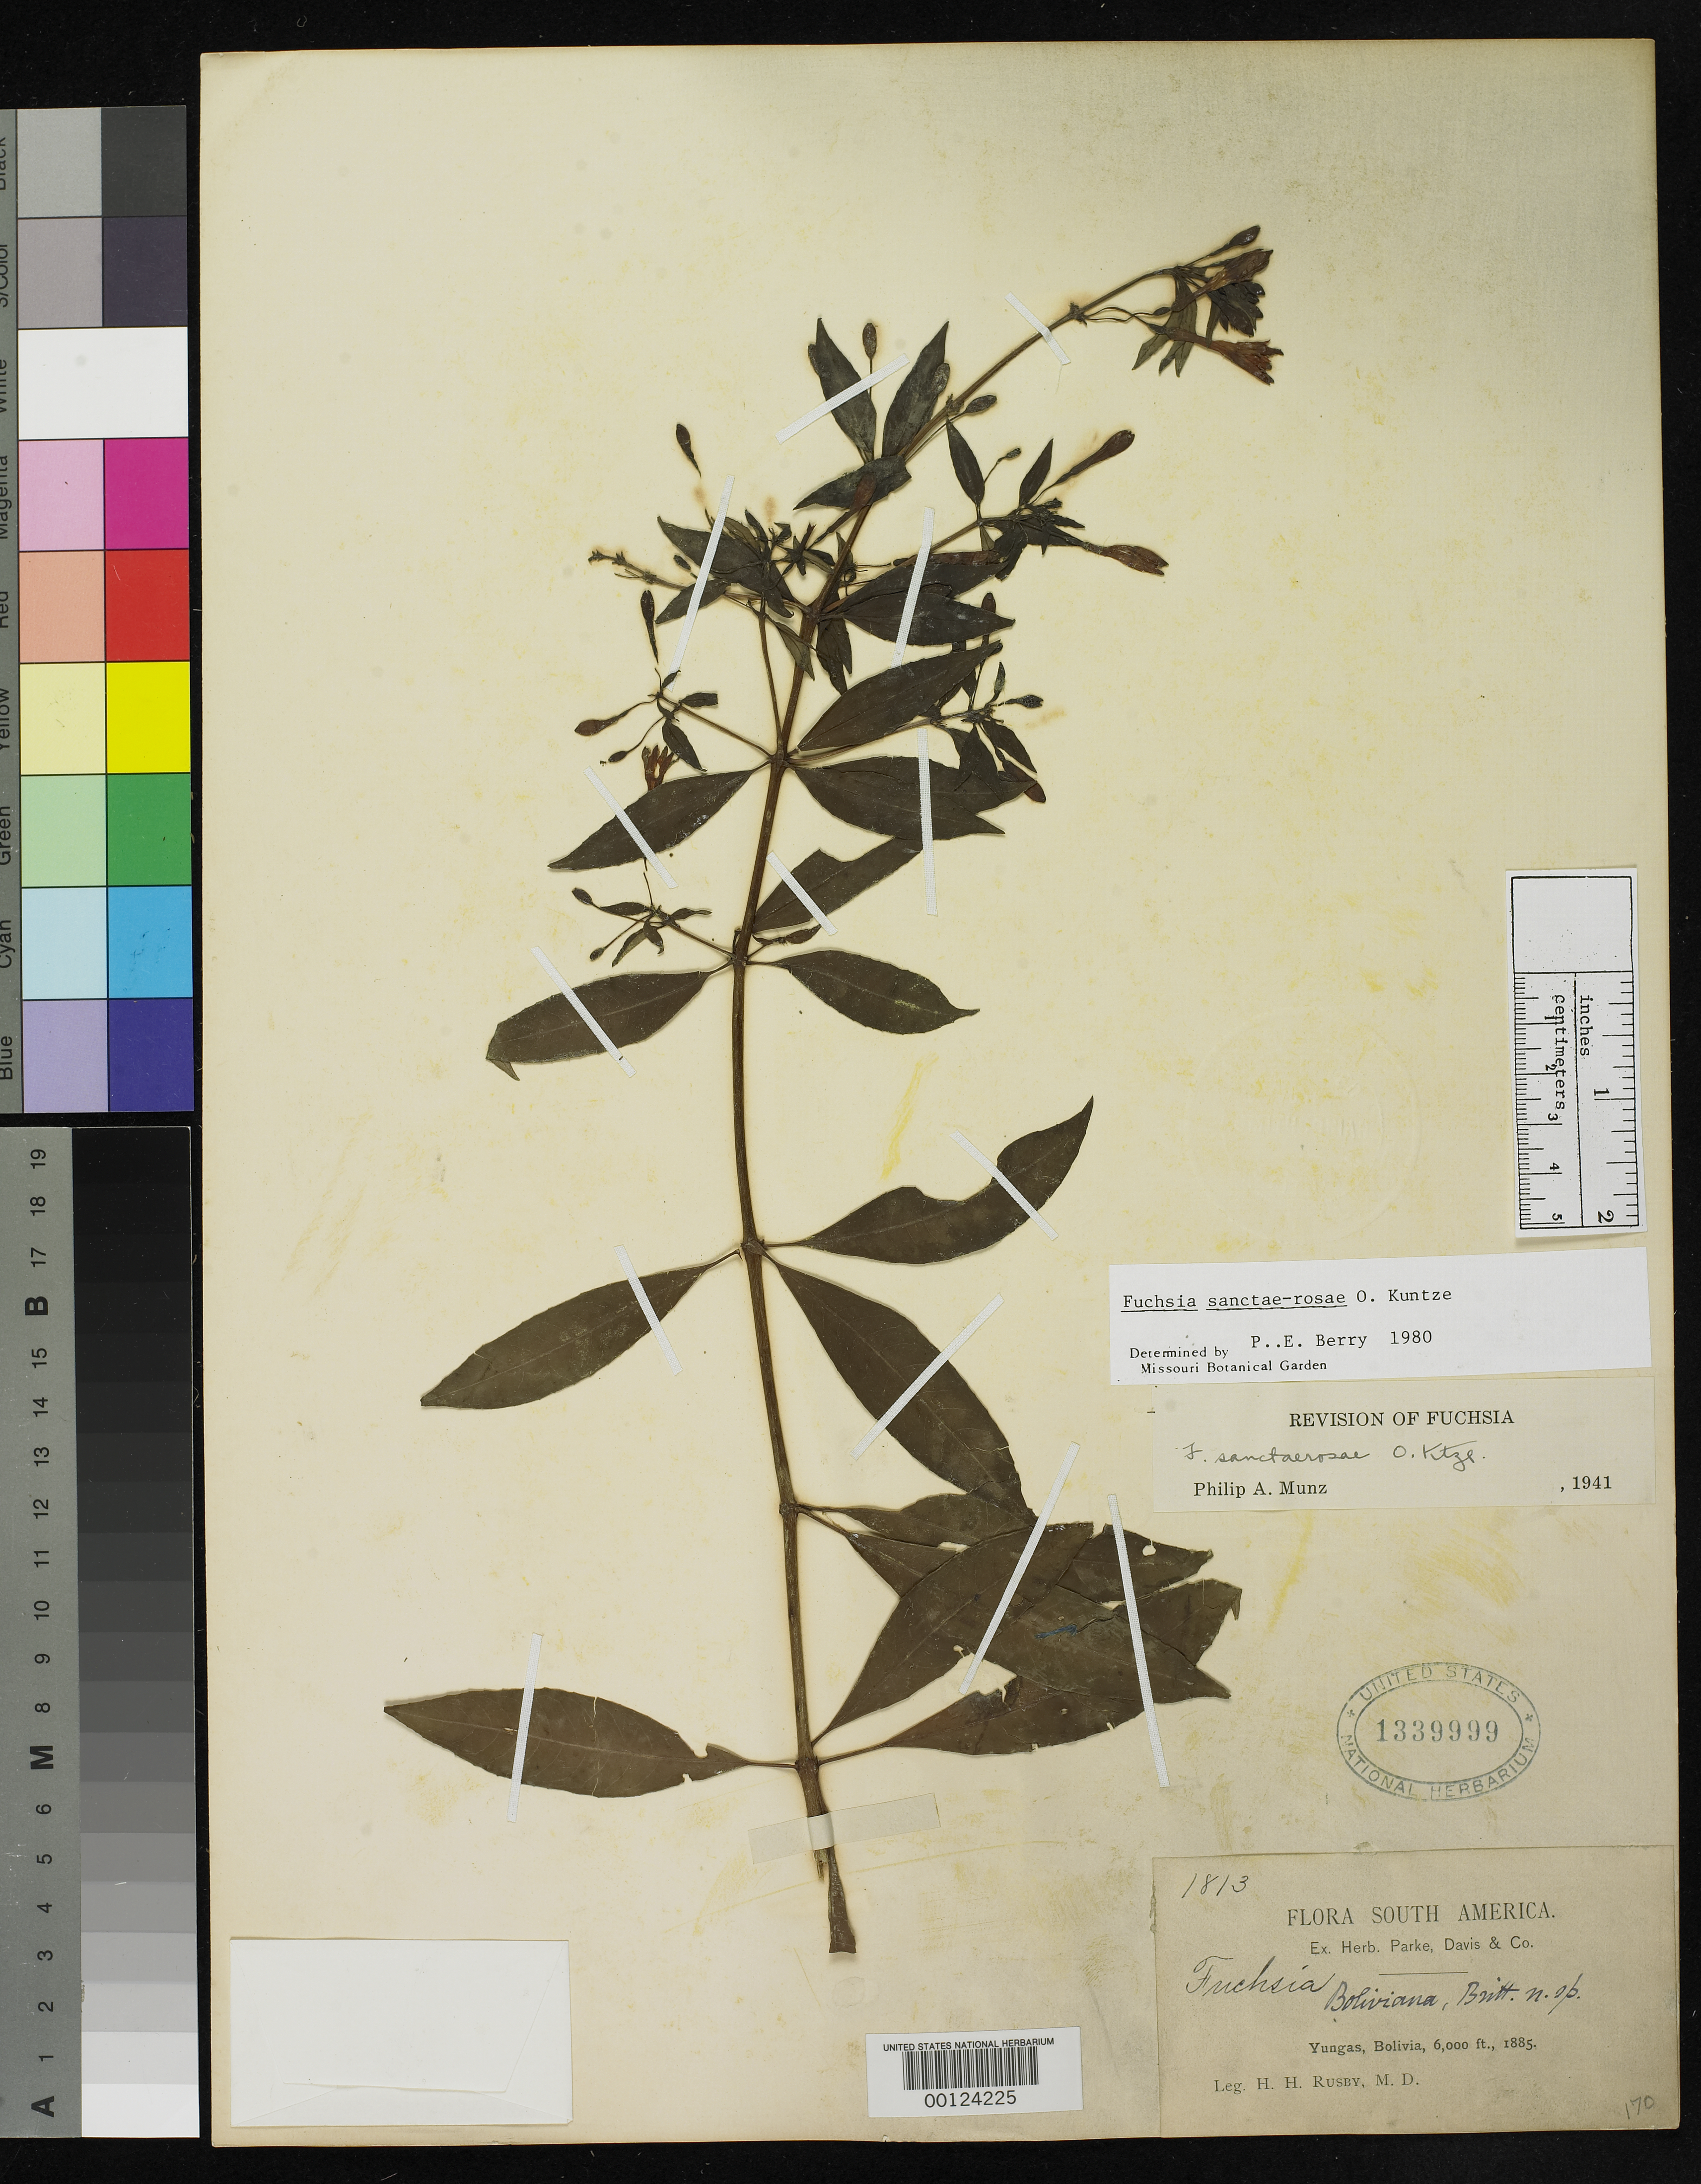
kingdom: Plantae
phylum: Tracheophyta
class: Magnoliopsida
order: Myrtales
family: Onagraceae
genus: Fuchsia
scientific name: Fuchsia boliviana Britton, hom. illeg., non Carr.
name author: (Carrière) Britton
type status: Type Collection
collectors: H. H. Rusby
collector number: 1813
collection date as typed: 1885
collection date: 1885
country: Bolivia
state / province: La Páz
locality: Yungas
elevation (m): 1829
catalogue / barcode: US 1339999